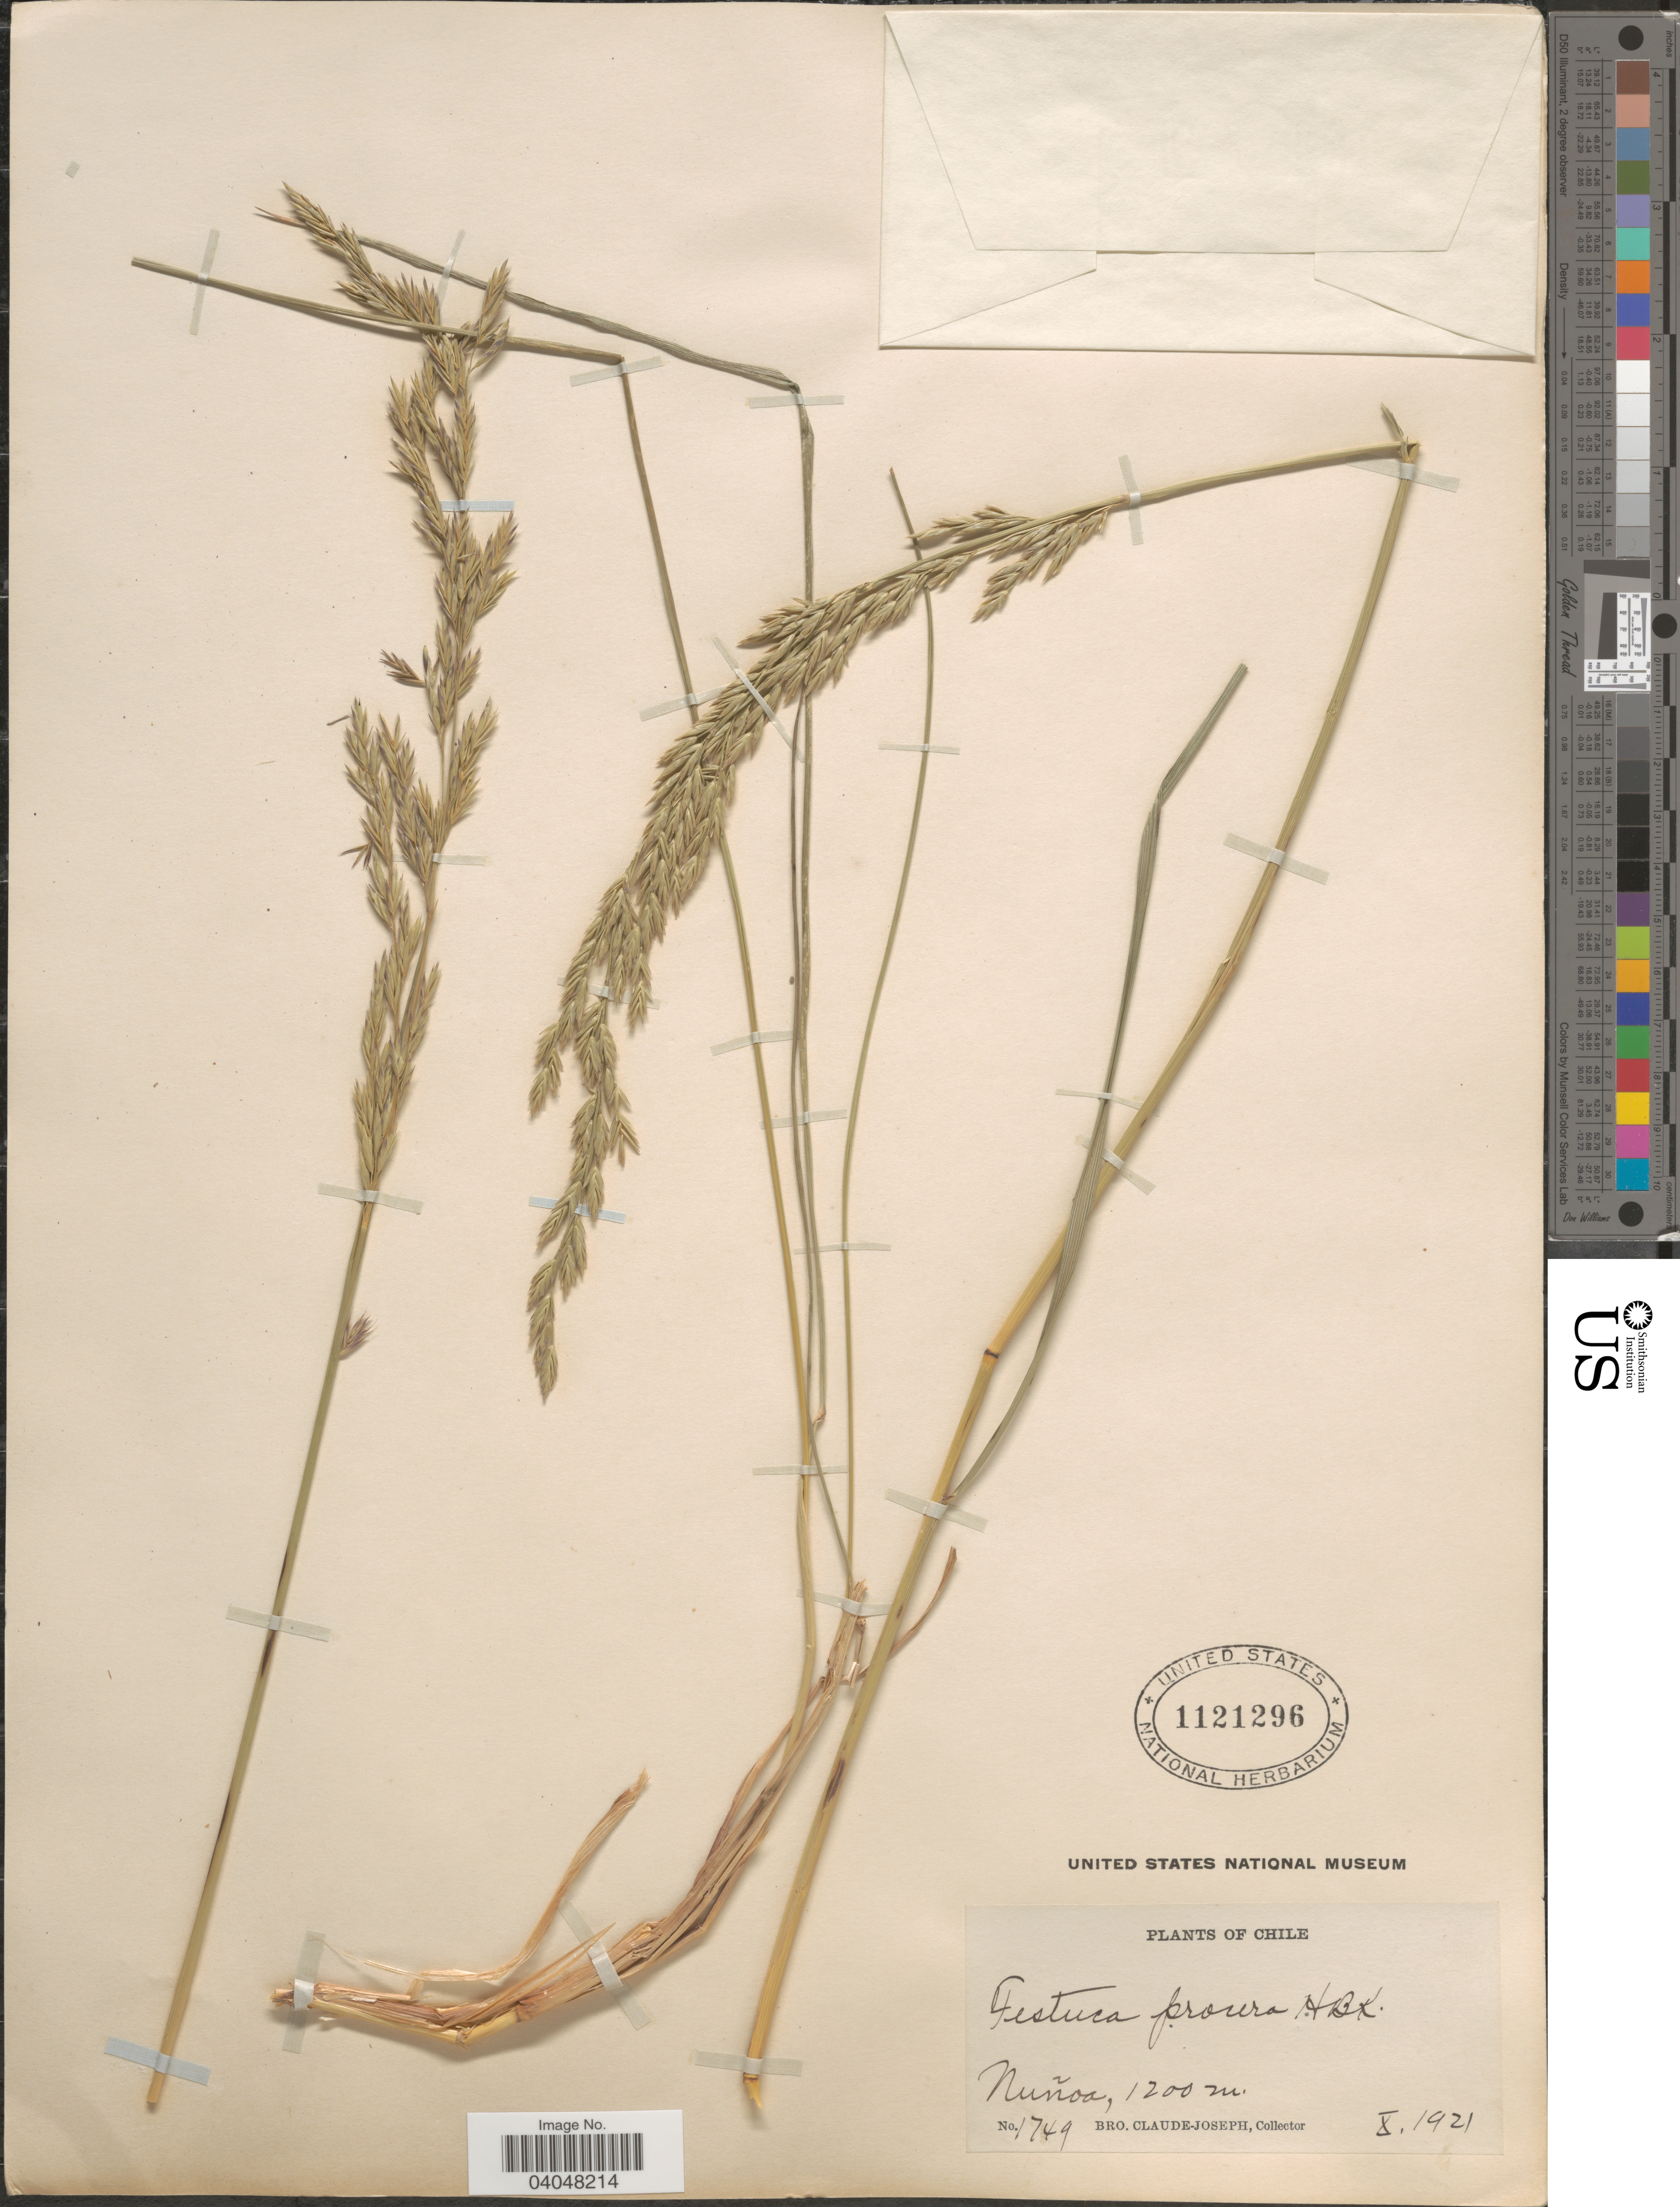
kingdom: Plantae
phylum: Tracheophyta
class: Liliopsida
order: Poales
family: Poaceae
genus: Festuca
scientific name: Festuca procera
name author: Kunth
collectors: Bro. Claude-Joseph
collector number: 1749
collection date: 1921-10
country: Chile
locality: Nuñoa.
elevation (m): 1200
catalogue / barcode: US 1121296